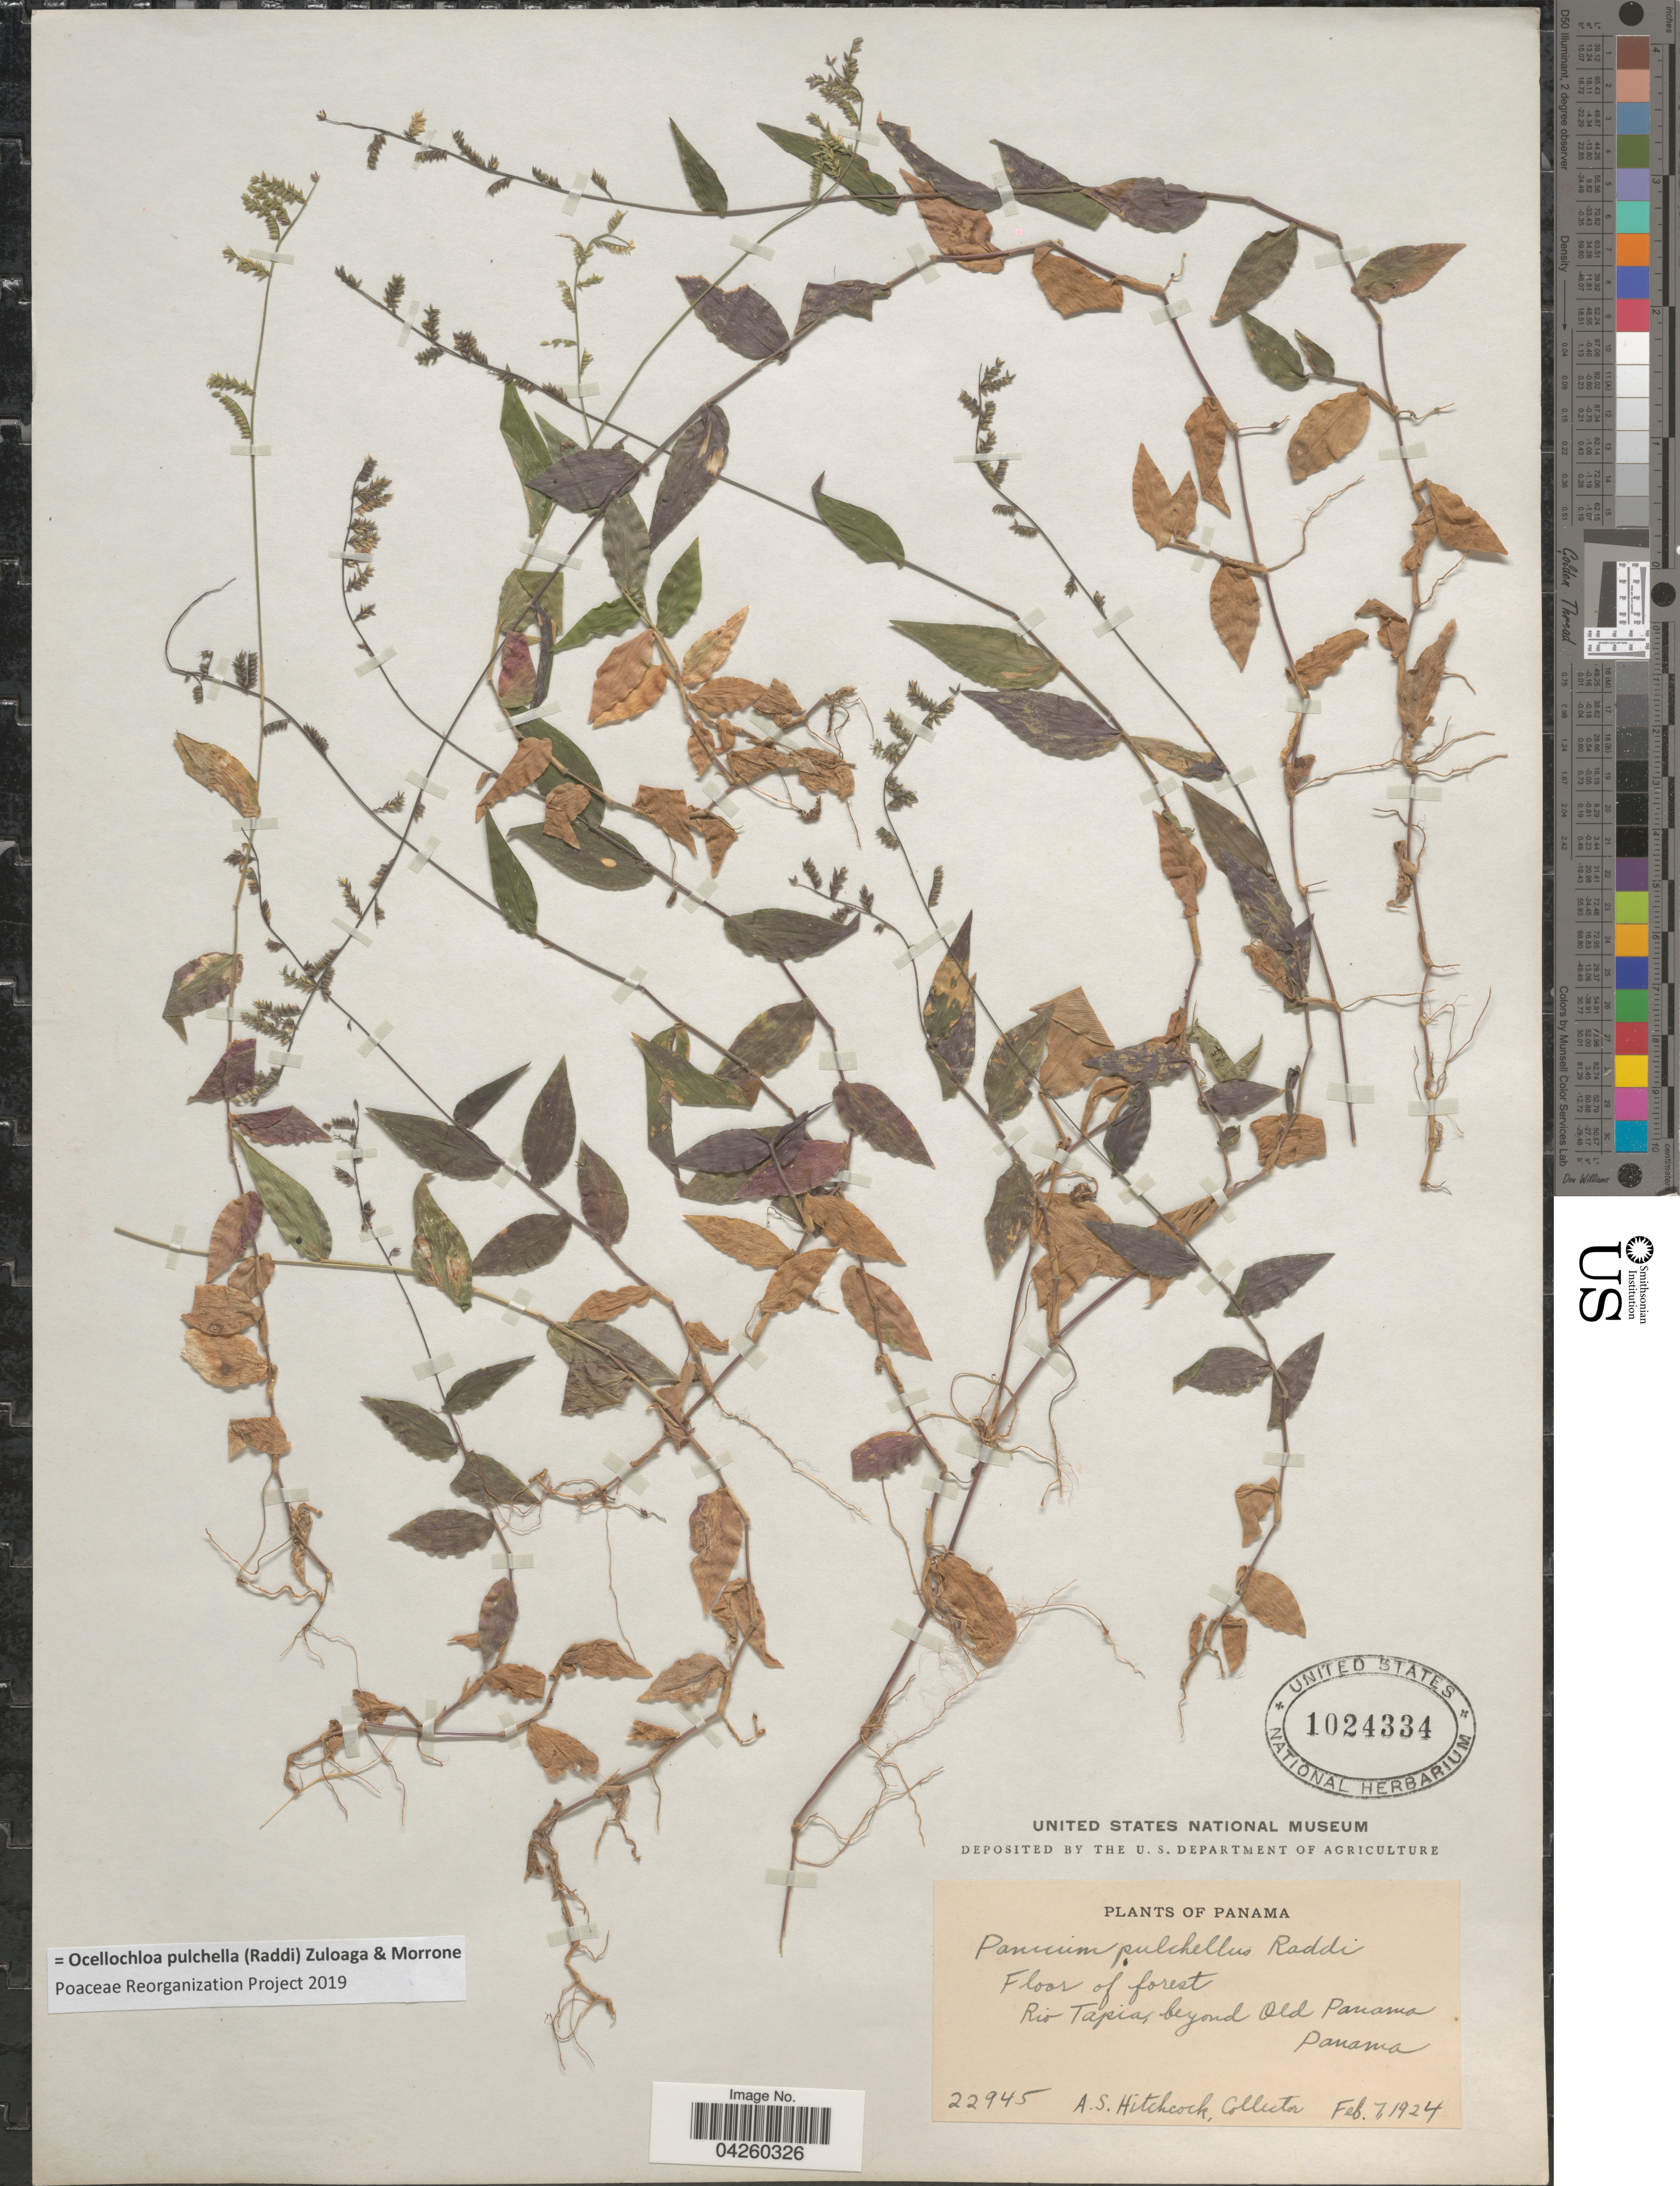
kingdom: Plantae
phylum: Tracheophyta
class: Liliopsida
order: Poales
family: Poaceae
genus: Ocellochloa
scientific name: Ocellochloa pulchella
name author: (Raddi) Zuloaga & Morrone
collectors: A. S. Hitchcock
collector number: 22945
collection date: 1924-02-07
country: Panama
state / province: Panamá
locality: Floor of forest. Rio Tapia, beyond Old Panama.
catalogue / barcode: US 1024334